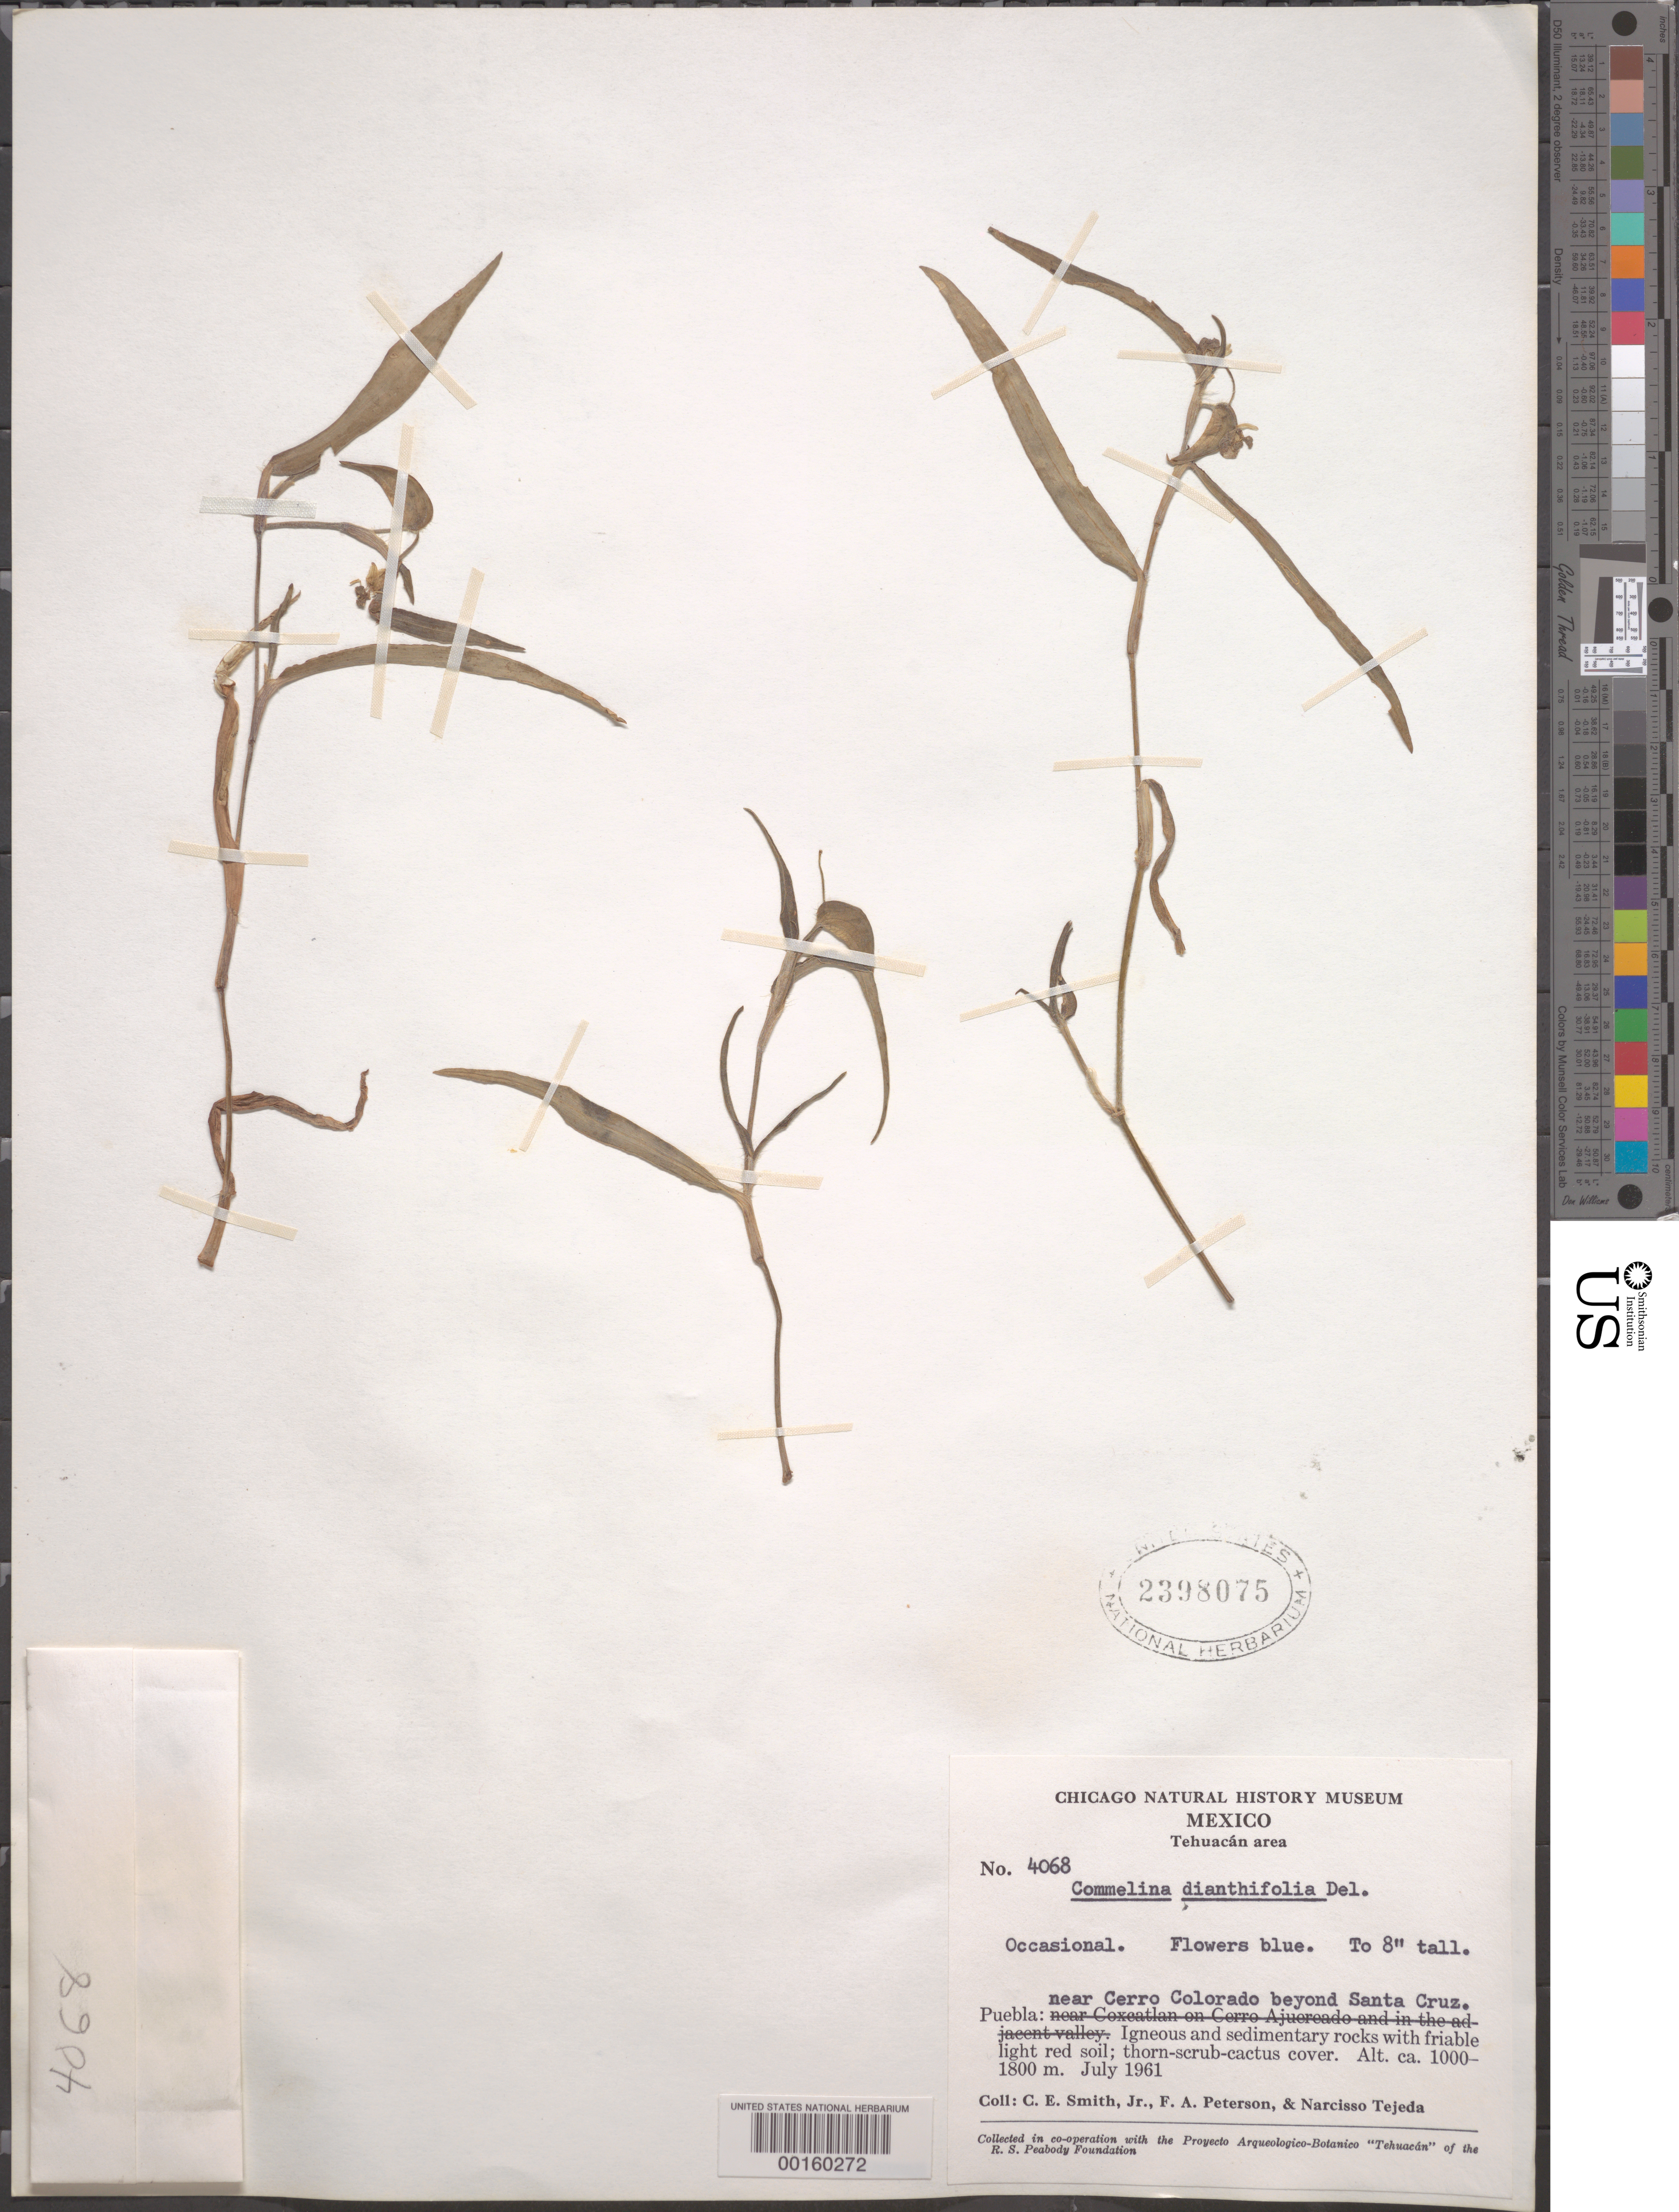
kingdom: Plantae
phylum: Tracheophyta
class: Liliopsida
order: Commelinales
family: Commelinaceae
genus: Commelina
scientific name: Commelina dianthifolia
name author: Redouté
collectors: C. E. Smith Jr.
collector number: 4068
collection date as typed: Jul 1961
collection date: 1961-07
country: Mexico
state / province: Puebla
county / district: Tehuacán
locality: Near cerro colorado, beyond Santa Cruz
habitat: Igneous and sedimentary rocks w/friable light red soil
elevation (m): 1000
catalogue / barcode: US 2398075